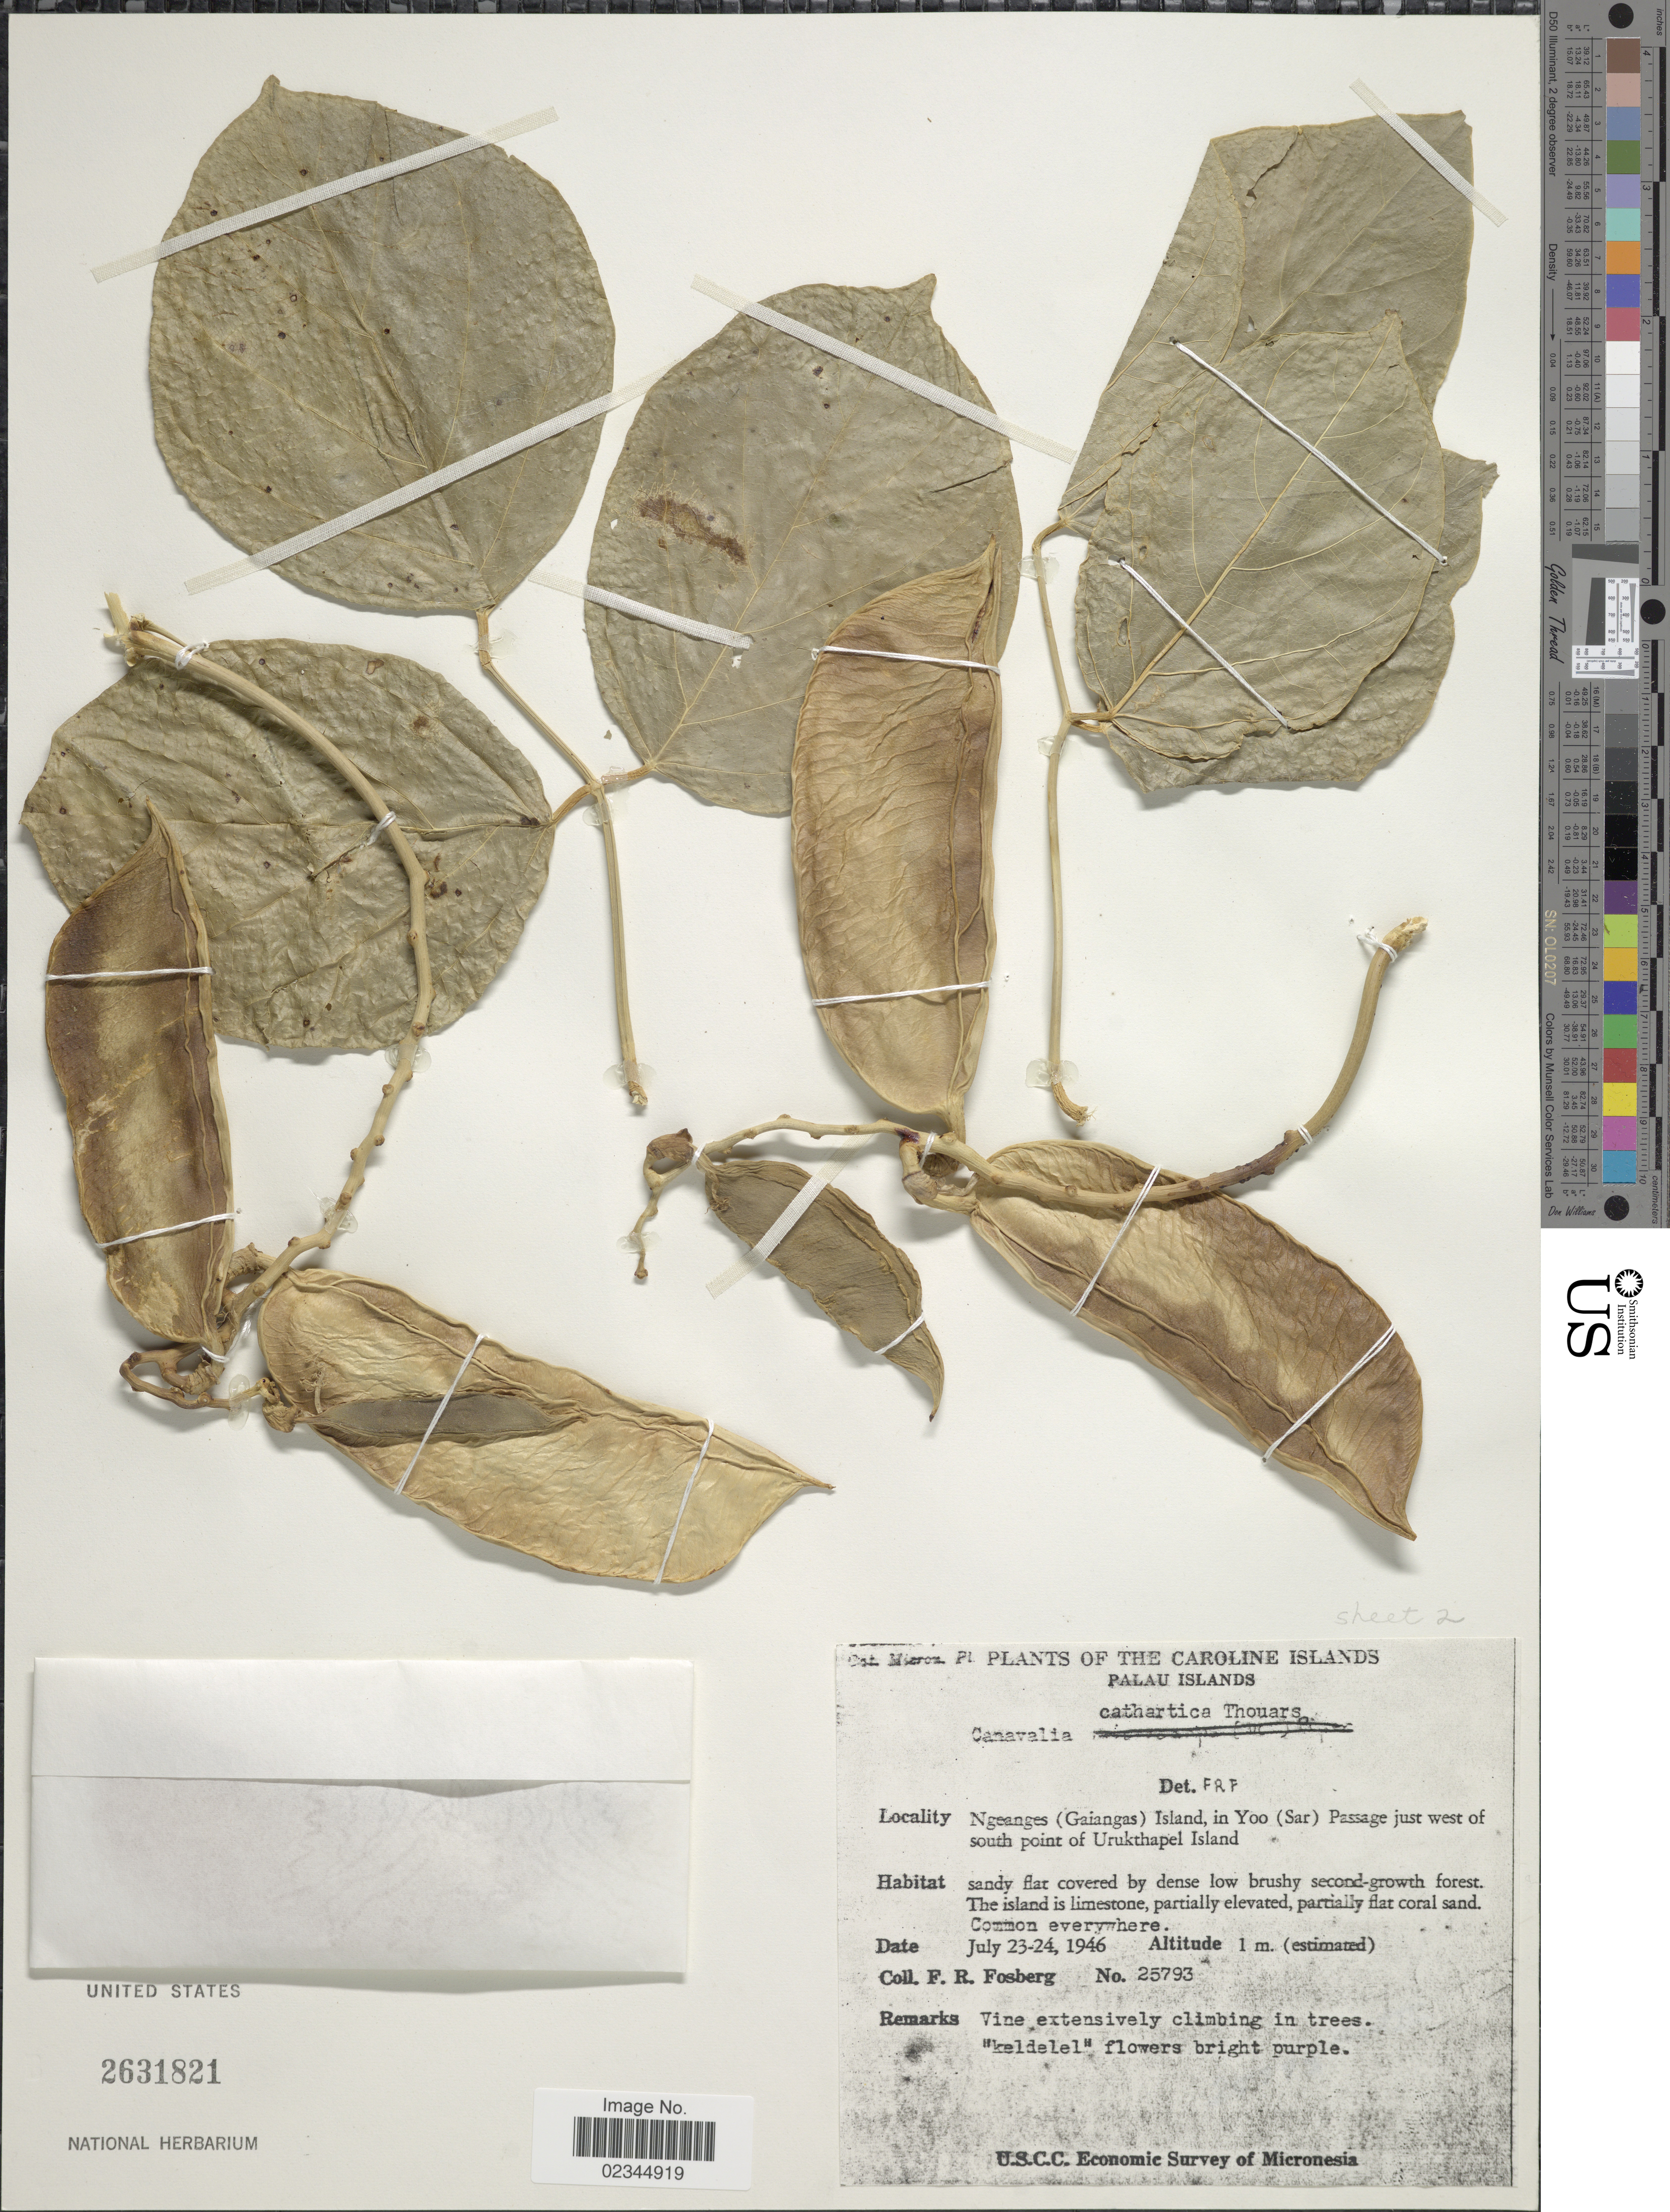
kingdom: Plantae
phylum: Tracheophyta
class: Magnoliopsida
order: Fabales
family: Fabaceae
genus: Canavalia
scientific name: Canavalia cathartica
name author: Thouars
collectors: F. R. Fosberg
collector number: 25793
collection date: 1946-07-23/1946-07-24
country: Palau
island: Ngeanges (Gaiangas)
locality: Caroline Islands, Palau Islands, Ngeanges (Gaiangas) Island, in Yoo (Sar) Passage just west of south point of Urukthapel Island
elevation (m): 1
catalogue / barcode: US 2631821